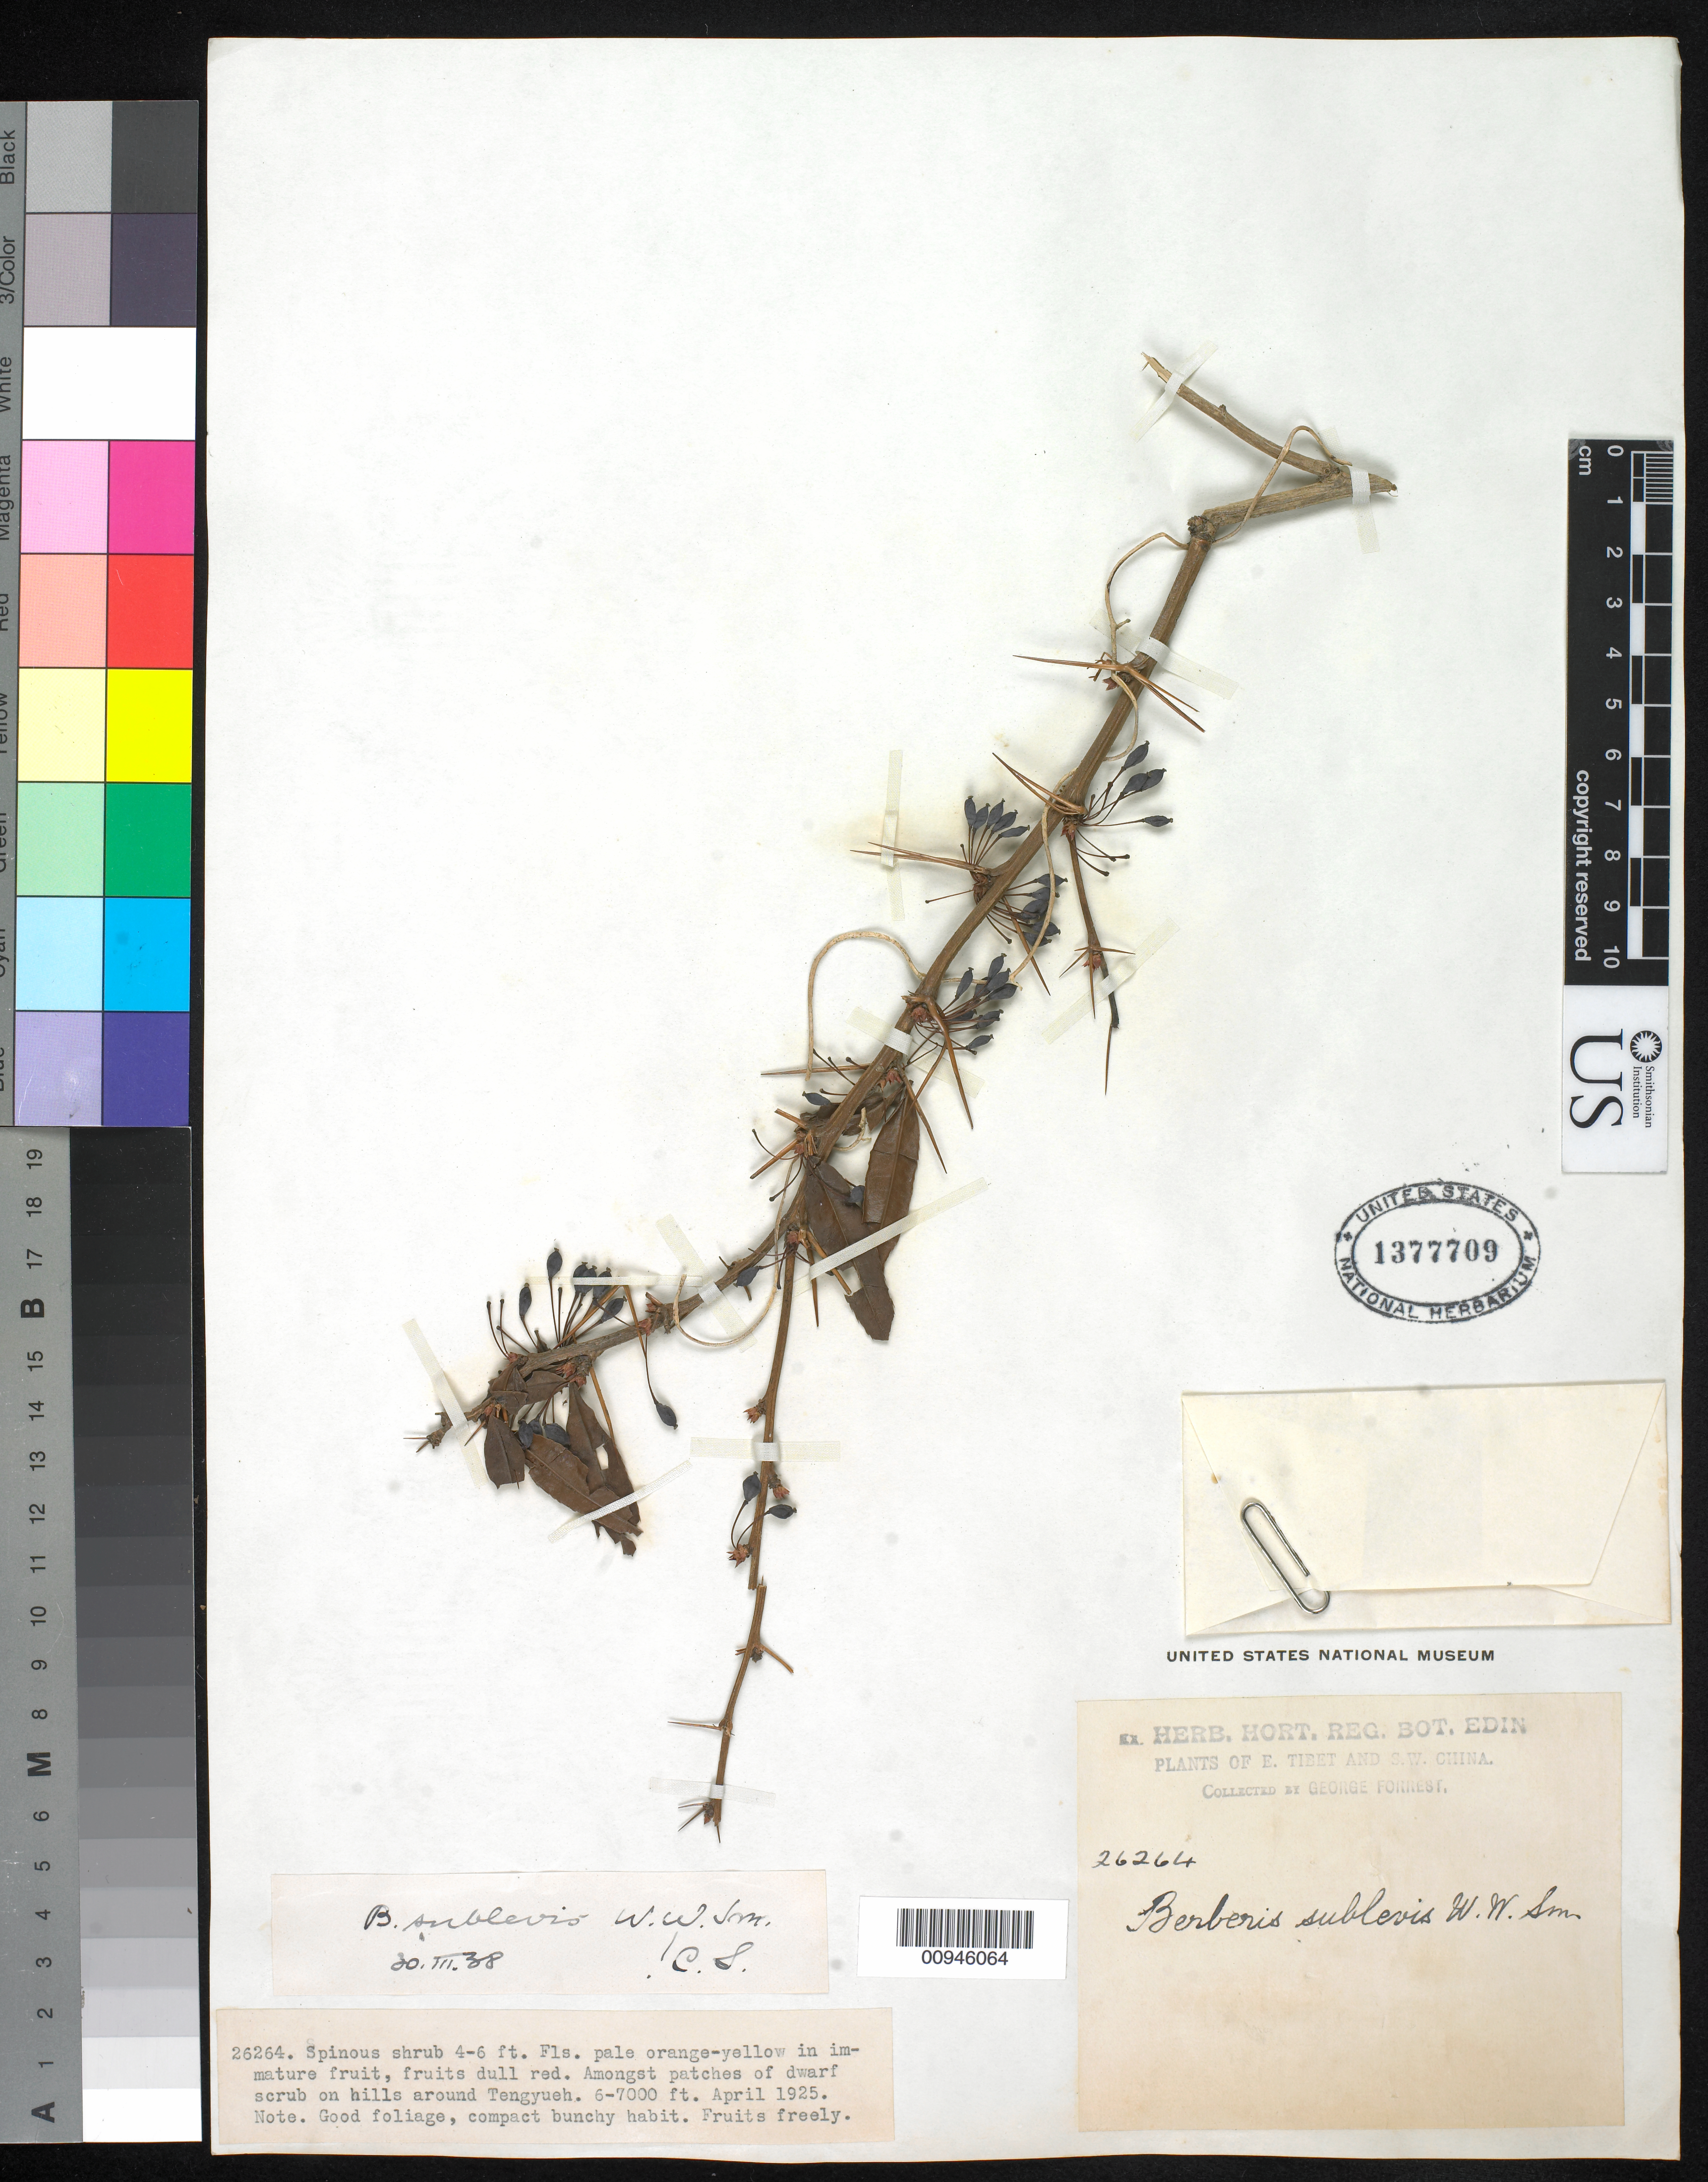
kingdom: Plantae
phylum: Tracheophyta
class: Magnoliopsida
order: Ranunculales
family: Berberidaceae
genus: Berberis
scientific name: Berberis sublevis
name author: W.W. Sm.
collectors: G. Forrest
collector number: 26264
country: China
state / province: Yunnan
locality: Around Tengyueh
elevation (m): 1829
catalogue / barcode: US 1377709